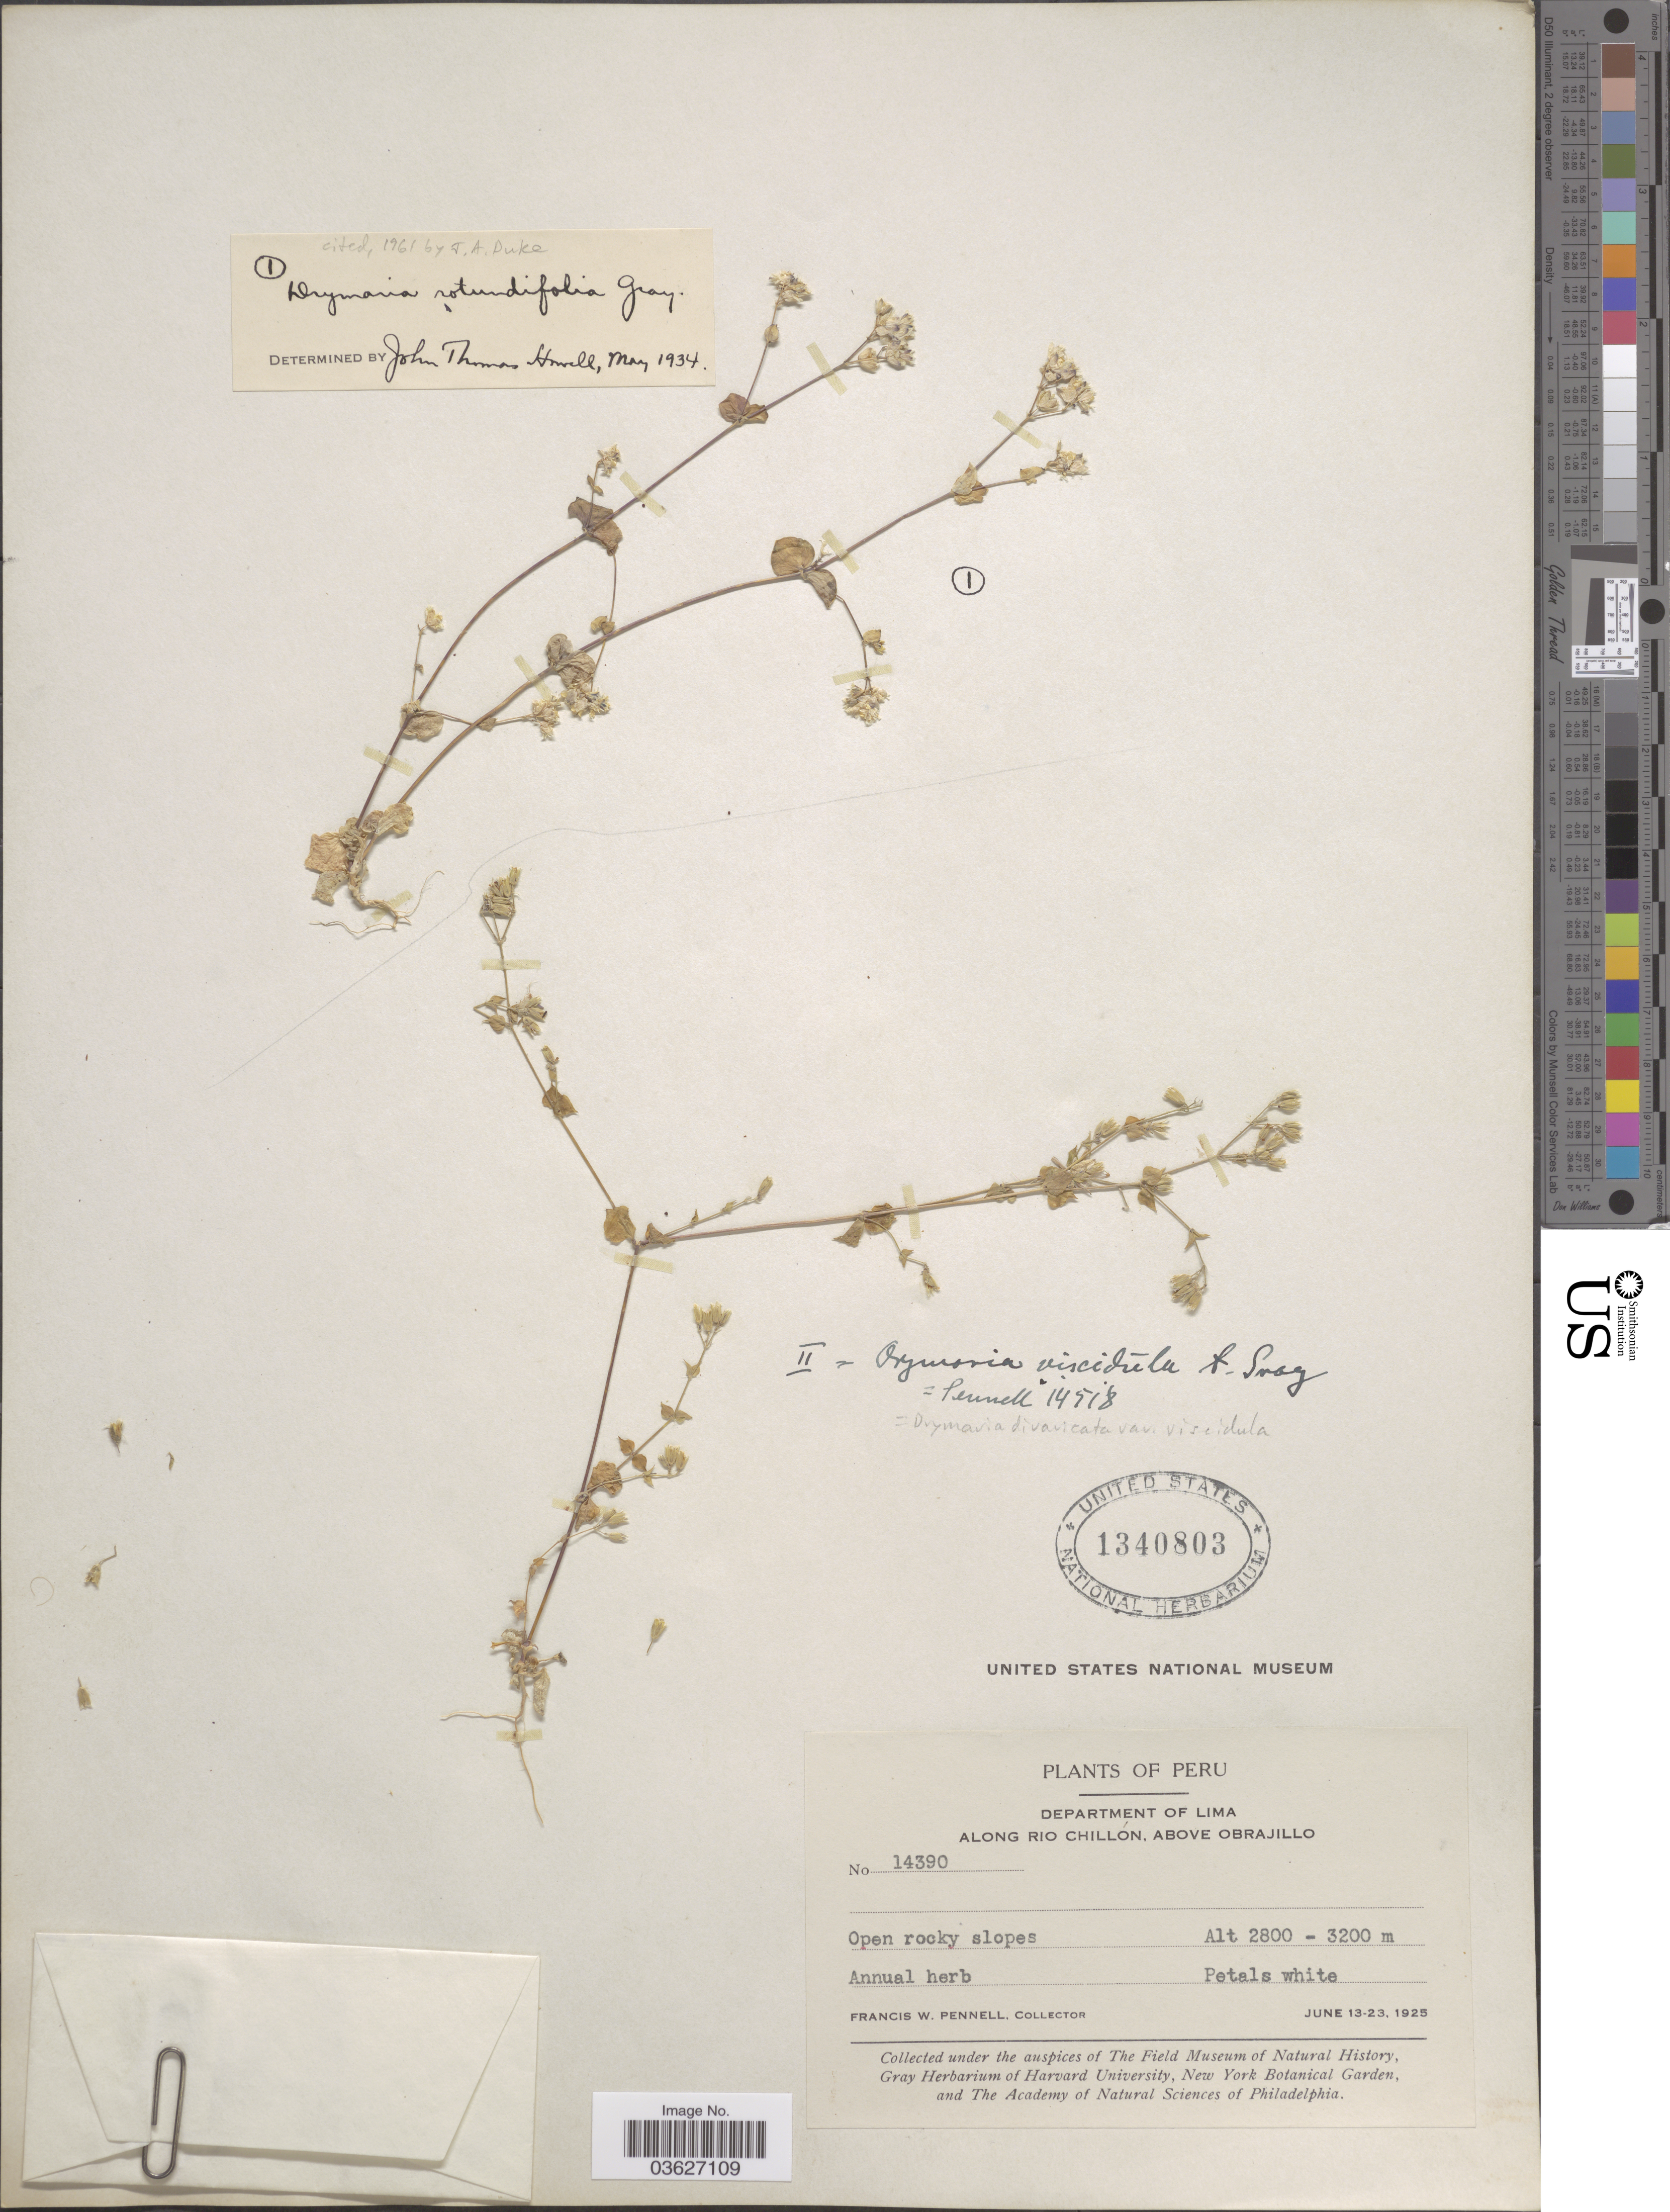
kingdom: Plantae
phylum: Tracheophyta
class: Magnoliopsida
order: Caryophyllales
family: Caryophyllaceae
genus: Drymaria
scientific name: Drymaria divaricata var. viscidula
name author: (A. Gray) J.A. Duke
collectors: F. W. Pennell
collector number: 14390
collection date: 1925-06-13/1925-06-23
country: Peru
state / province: Lima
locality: Department of Lima. Along Rio Chillón, above Obrajillo.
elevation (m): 2800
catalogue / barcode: US 1340803